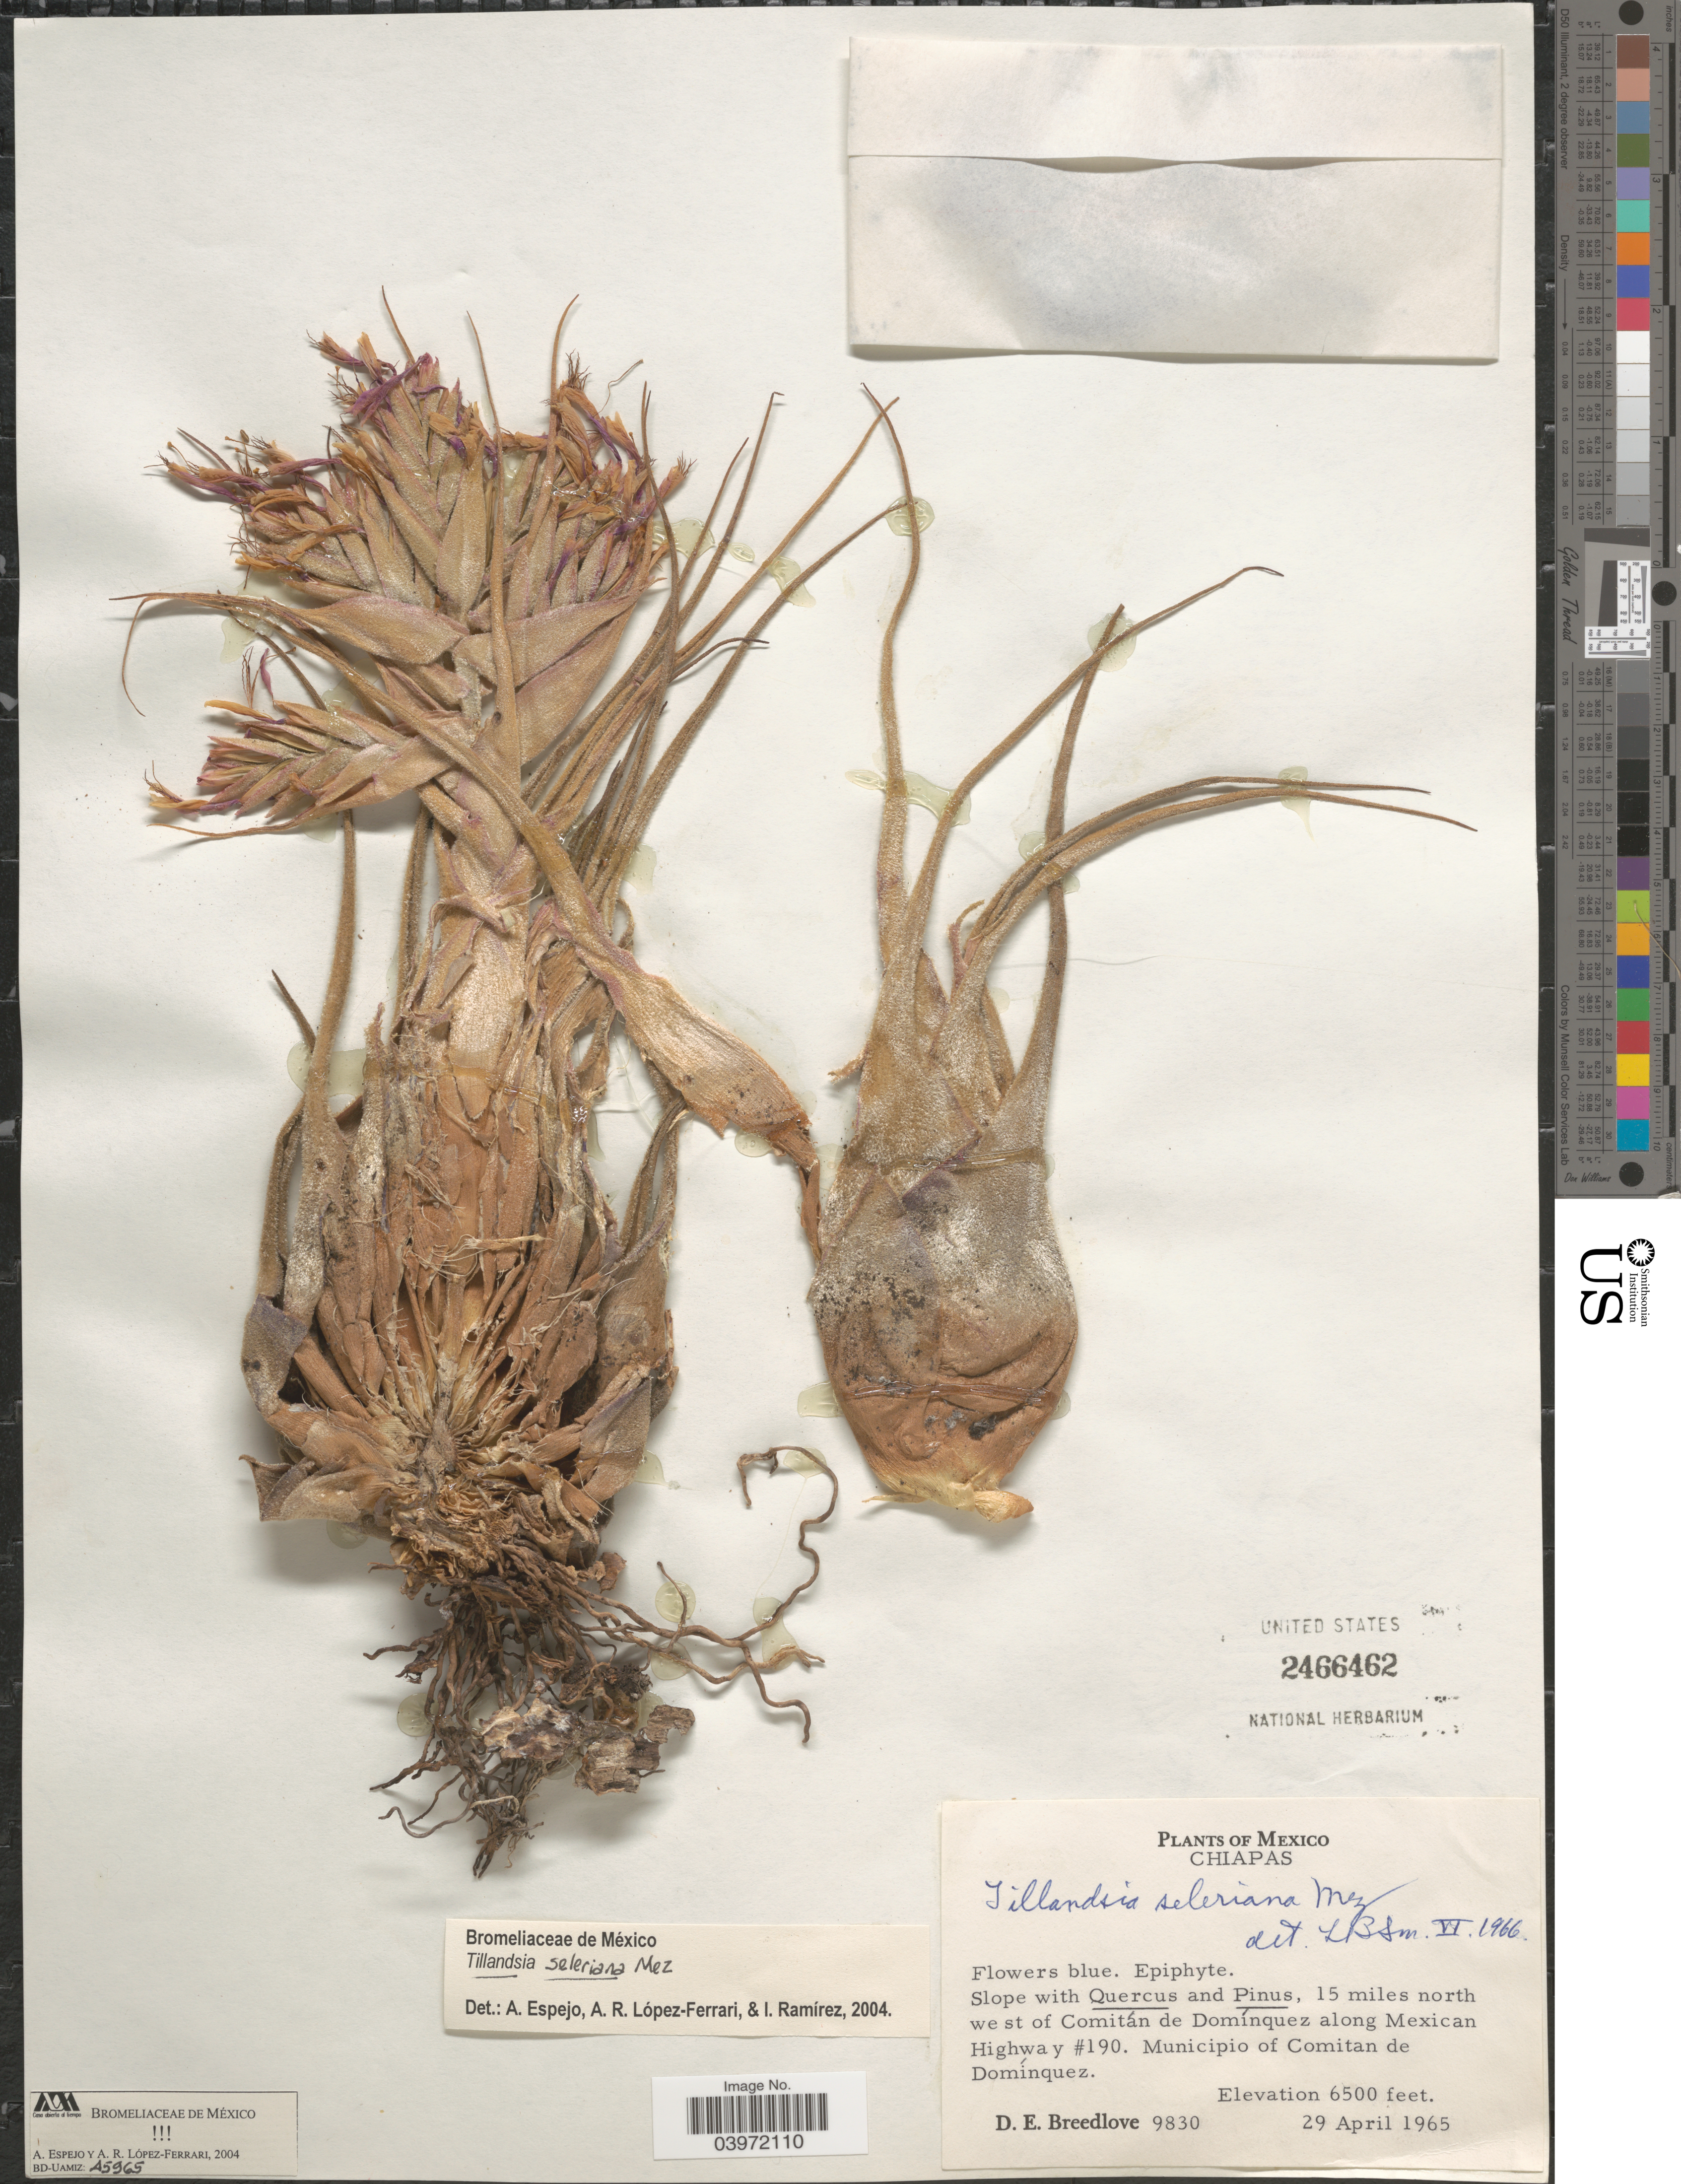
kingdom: Plantae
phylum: Tracheophyta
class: Liliopsida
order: Poales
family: Bromeliaceae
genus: Tillandsia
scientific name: Tillandsia seleriana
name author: Mez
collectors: D. E. Breedlove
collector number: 9830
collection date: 1965-04-29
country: Mexico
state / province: Chiapas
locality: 15 miles north west of Comitán de Domínquez along Mexican Highway #190. Municipio of Comitan de Domínquez.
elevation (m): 1981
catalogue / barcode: US 2466462